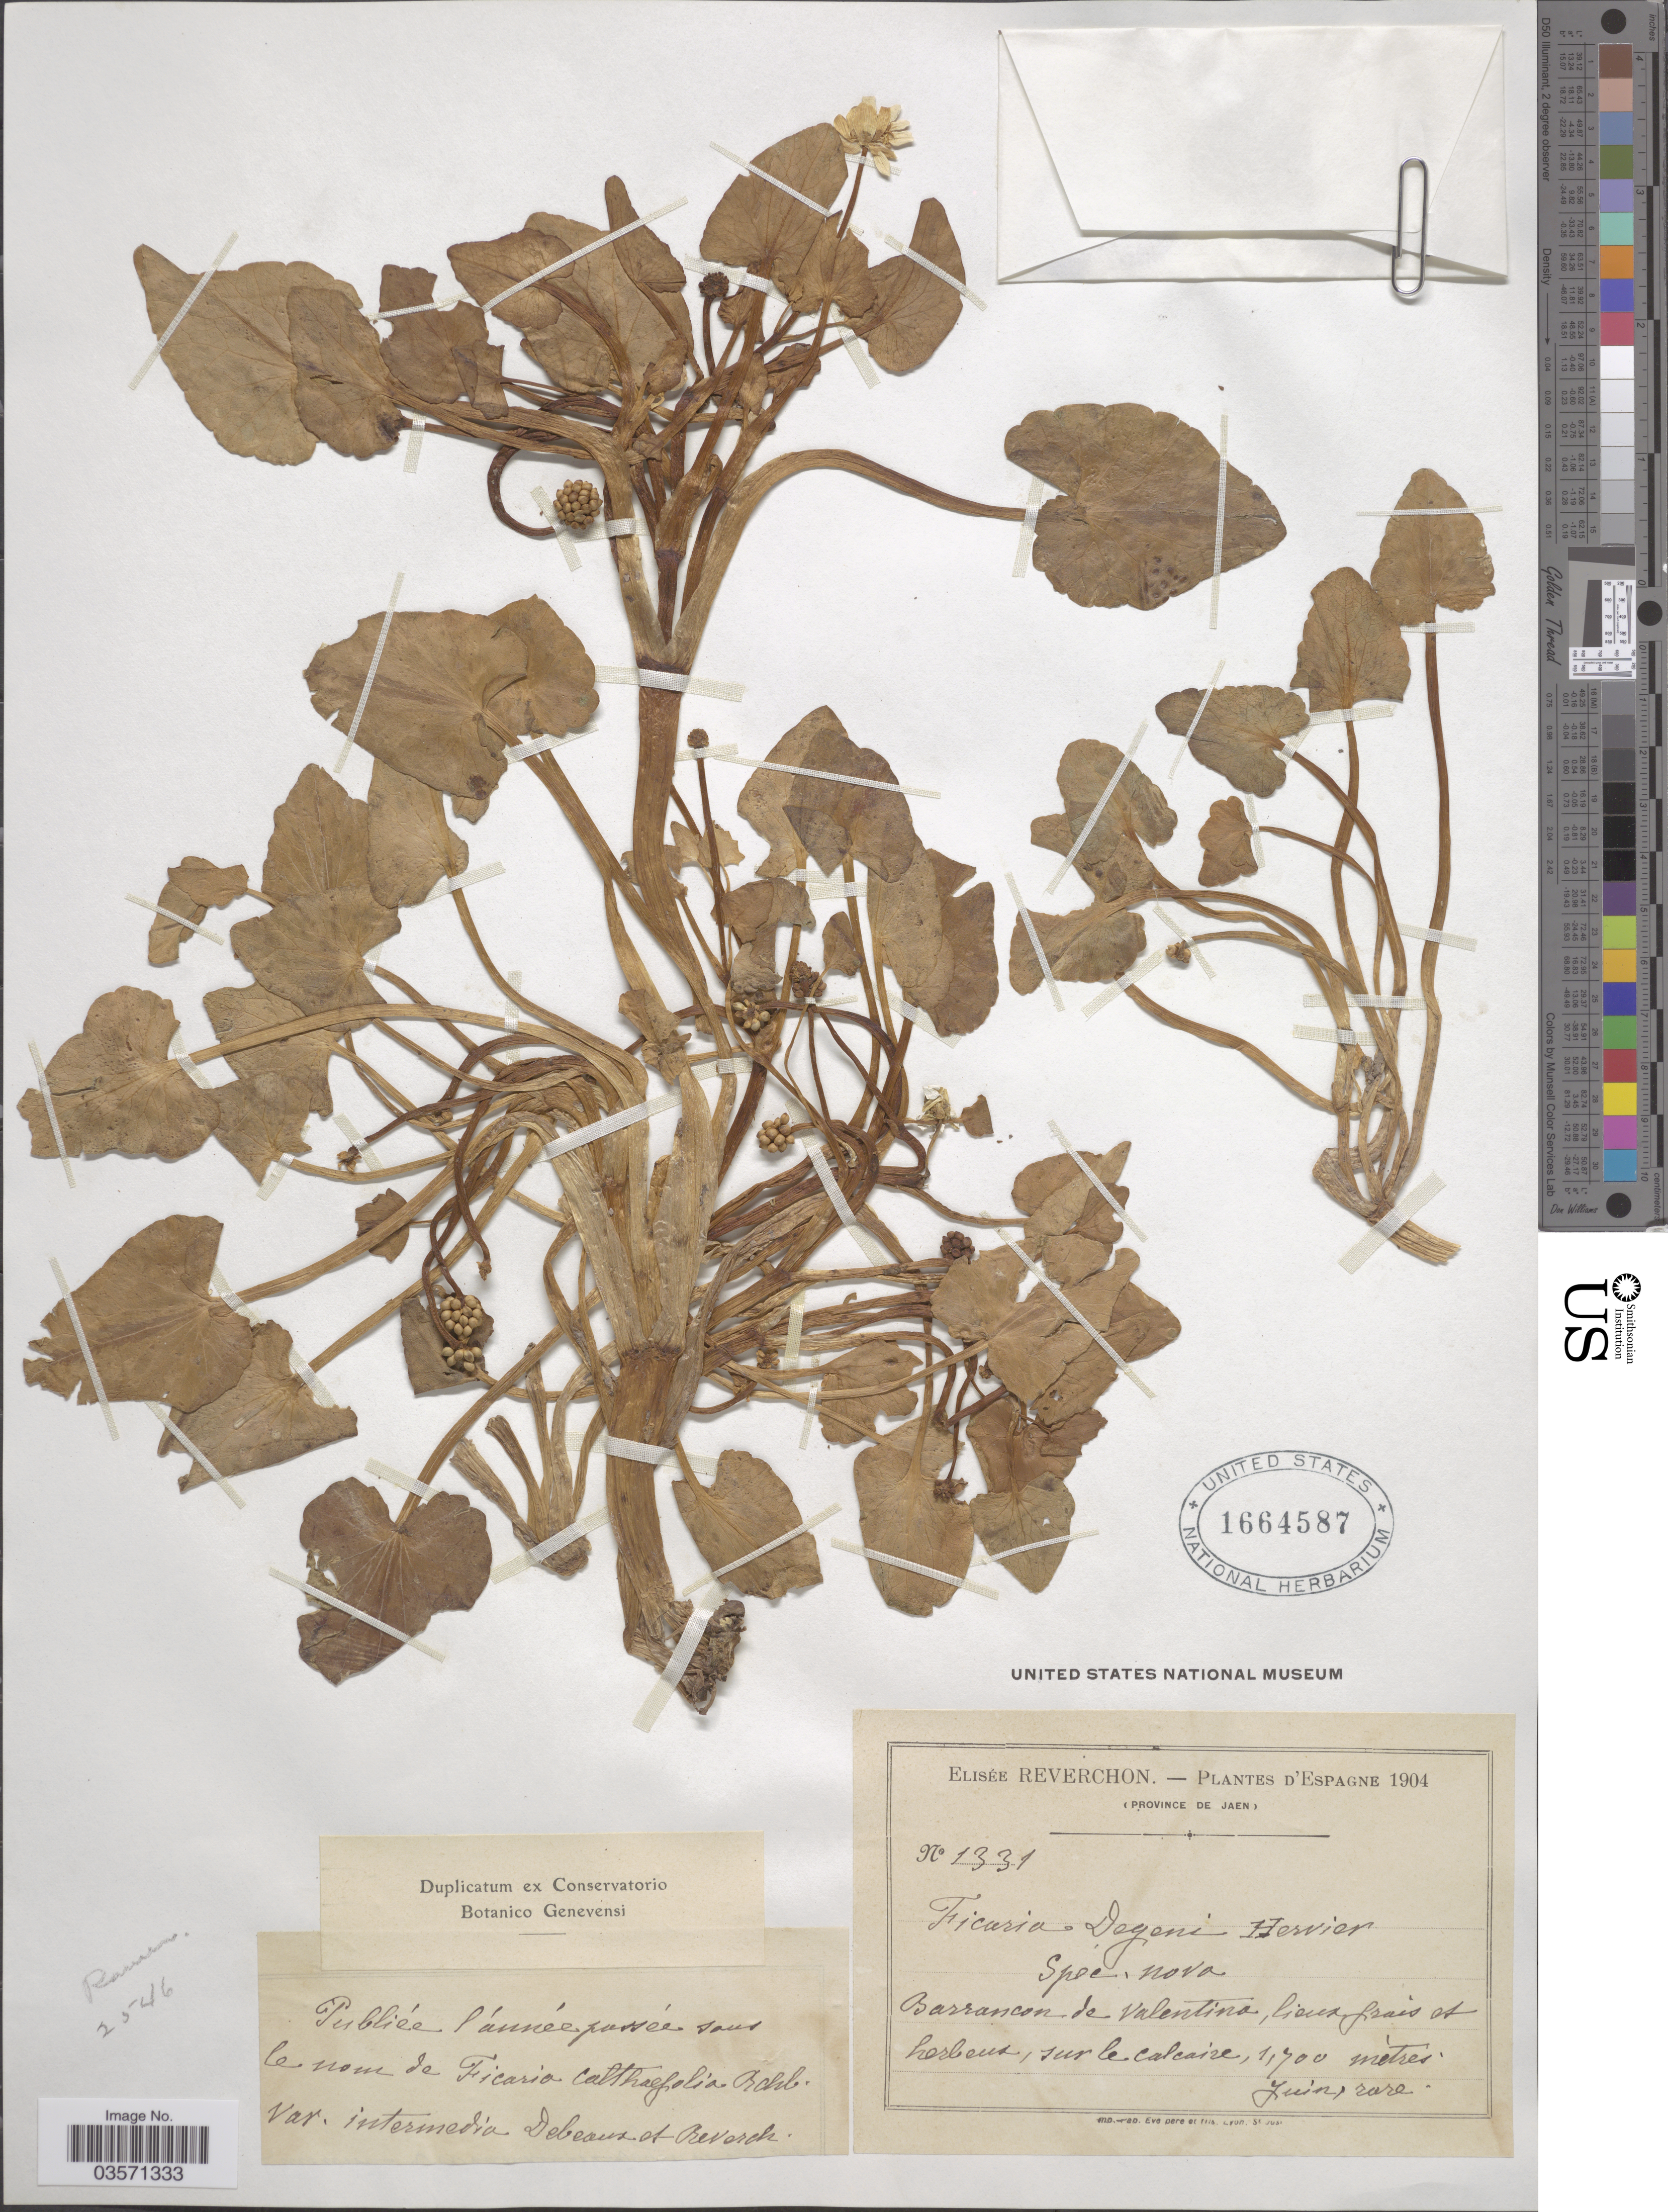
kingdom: Plantae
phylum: Tracheophyta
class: Magnoliopsida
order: Ranunculales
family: Ranunculaceae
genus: Ranunculus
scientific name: Ranunculus degenii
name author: Kümmerle & Jáv.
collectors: E. Reverchon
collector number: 1331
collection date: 1904-06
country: Spain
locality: Espagne. Barrancon de Valentina, lieux frais et herbeux, sur le calcaire.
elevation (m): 1700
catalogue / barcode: US 1664587